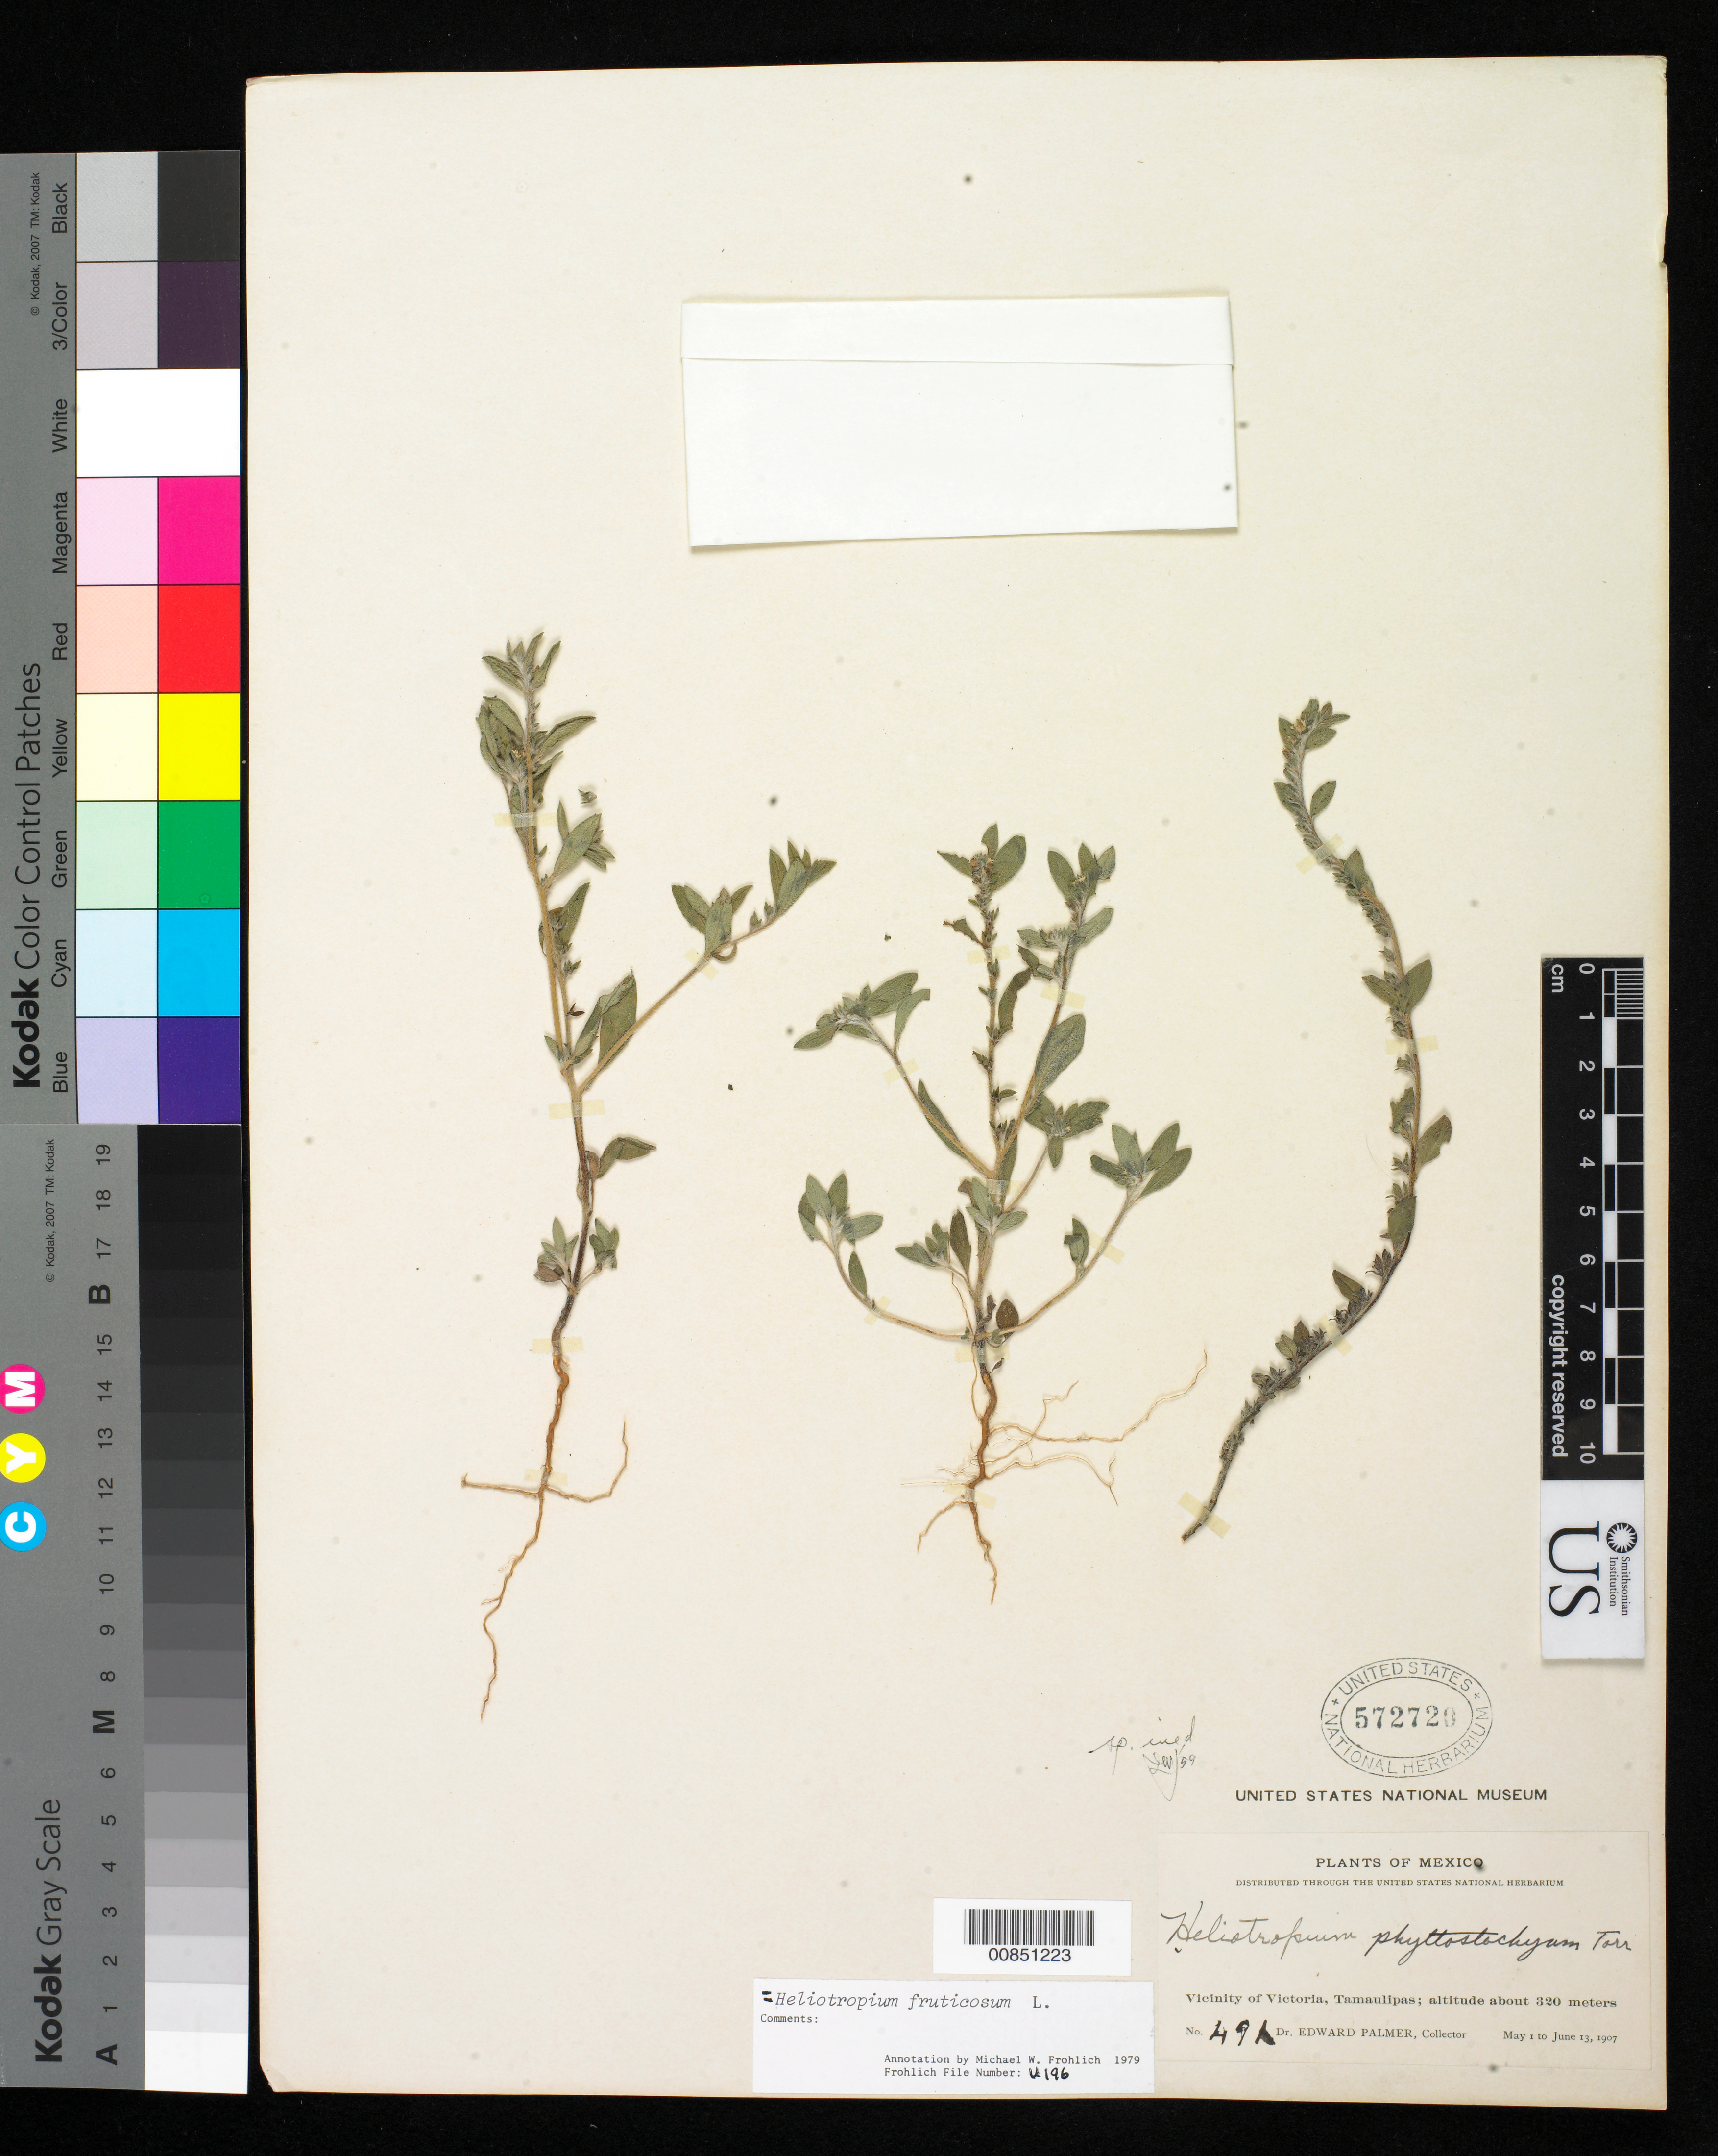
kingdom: Plantae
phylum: Tracheophyta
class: Magnoliopsida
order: Boraginales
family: Heliotropiaceae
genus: Euploca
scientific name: Euploca fruticosa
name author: (L.) J.I.M. Melo & Semir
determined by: Feuillet, C.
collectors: E. Palmer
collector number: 491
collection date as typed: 01 May 1907 to 13 Jun 1907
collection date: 1907-05-01/1907-06-13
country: Mexico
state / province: Tamaulipas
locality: Vicinity of Victoria.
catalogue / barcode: US 572720